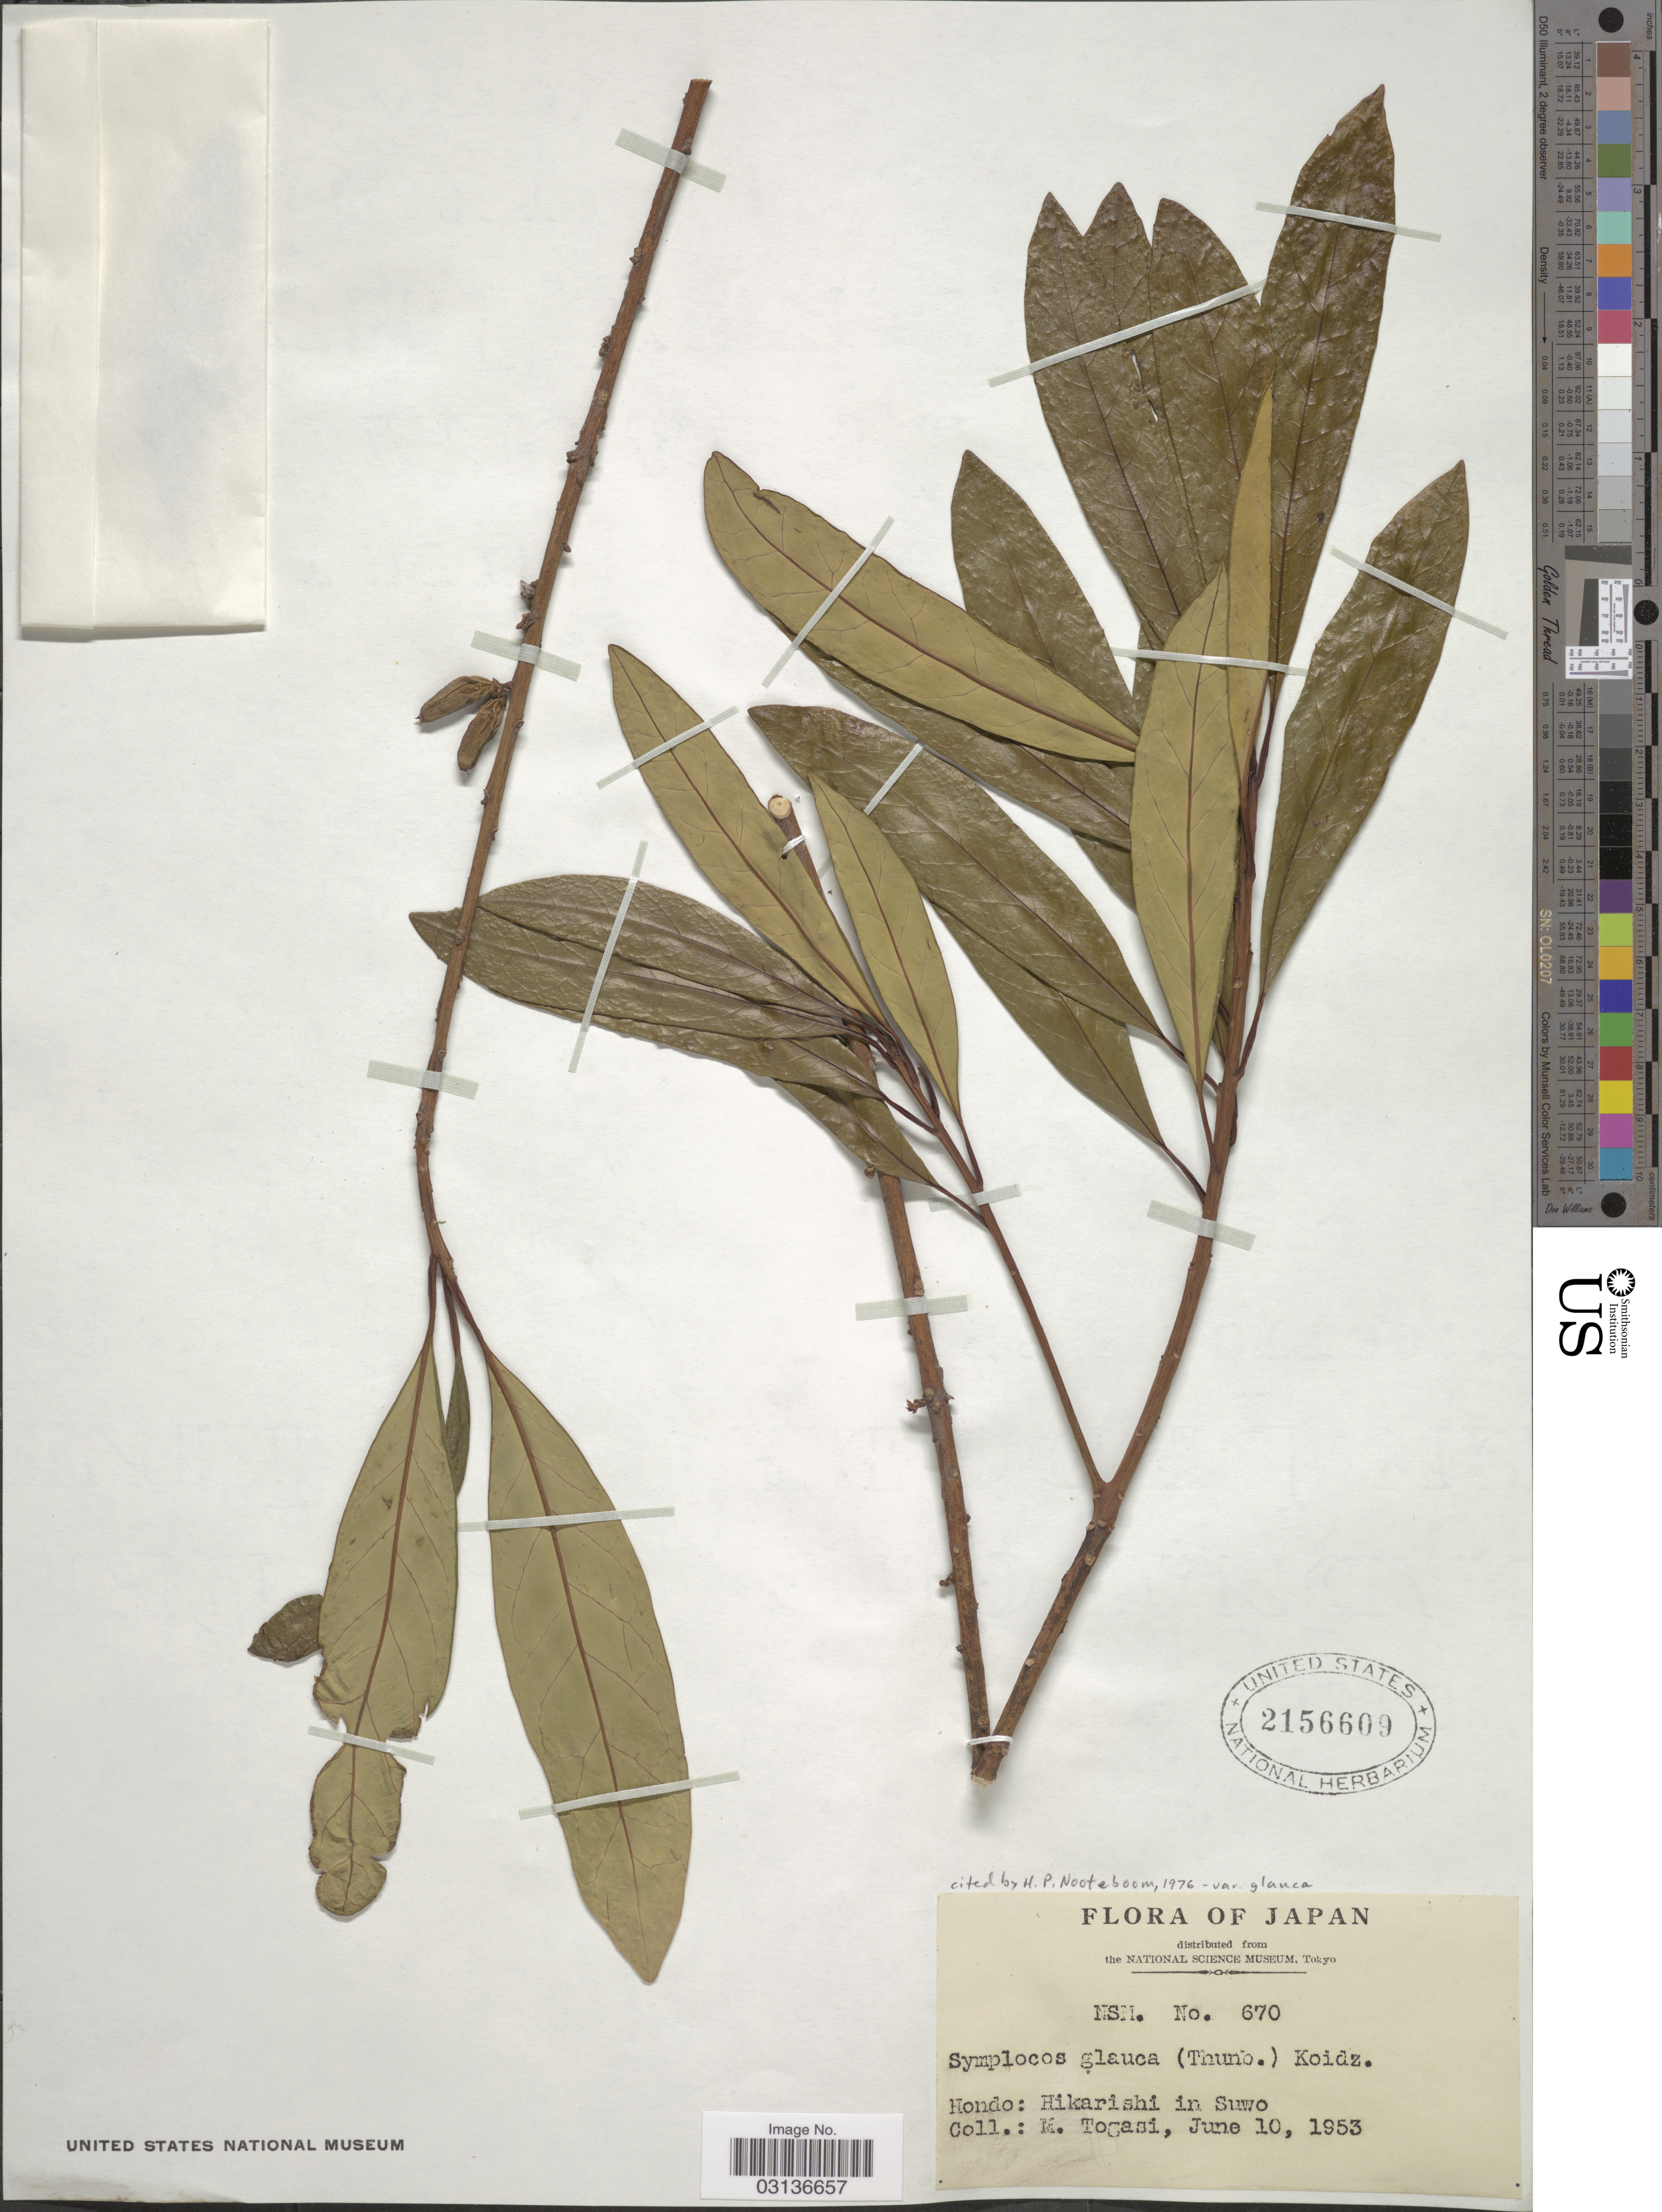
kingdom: Plantae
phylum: Tracheophyta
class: Magnoliopsida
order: Ericales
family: Symplocaceae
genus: Symplocos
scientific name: Symplocos glauca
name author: (Thunb.) Koidz.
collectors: M. Togasi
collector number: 670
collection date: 1953-06-10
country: Japan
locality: Hondo: Hikarishi in Suwo.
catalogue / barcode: US 2156609